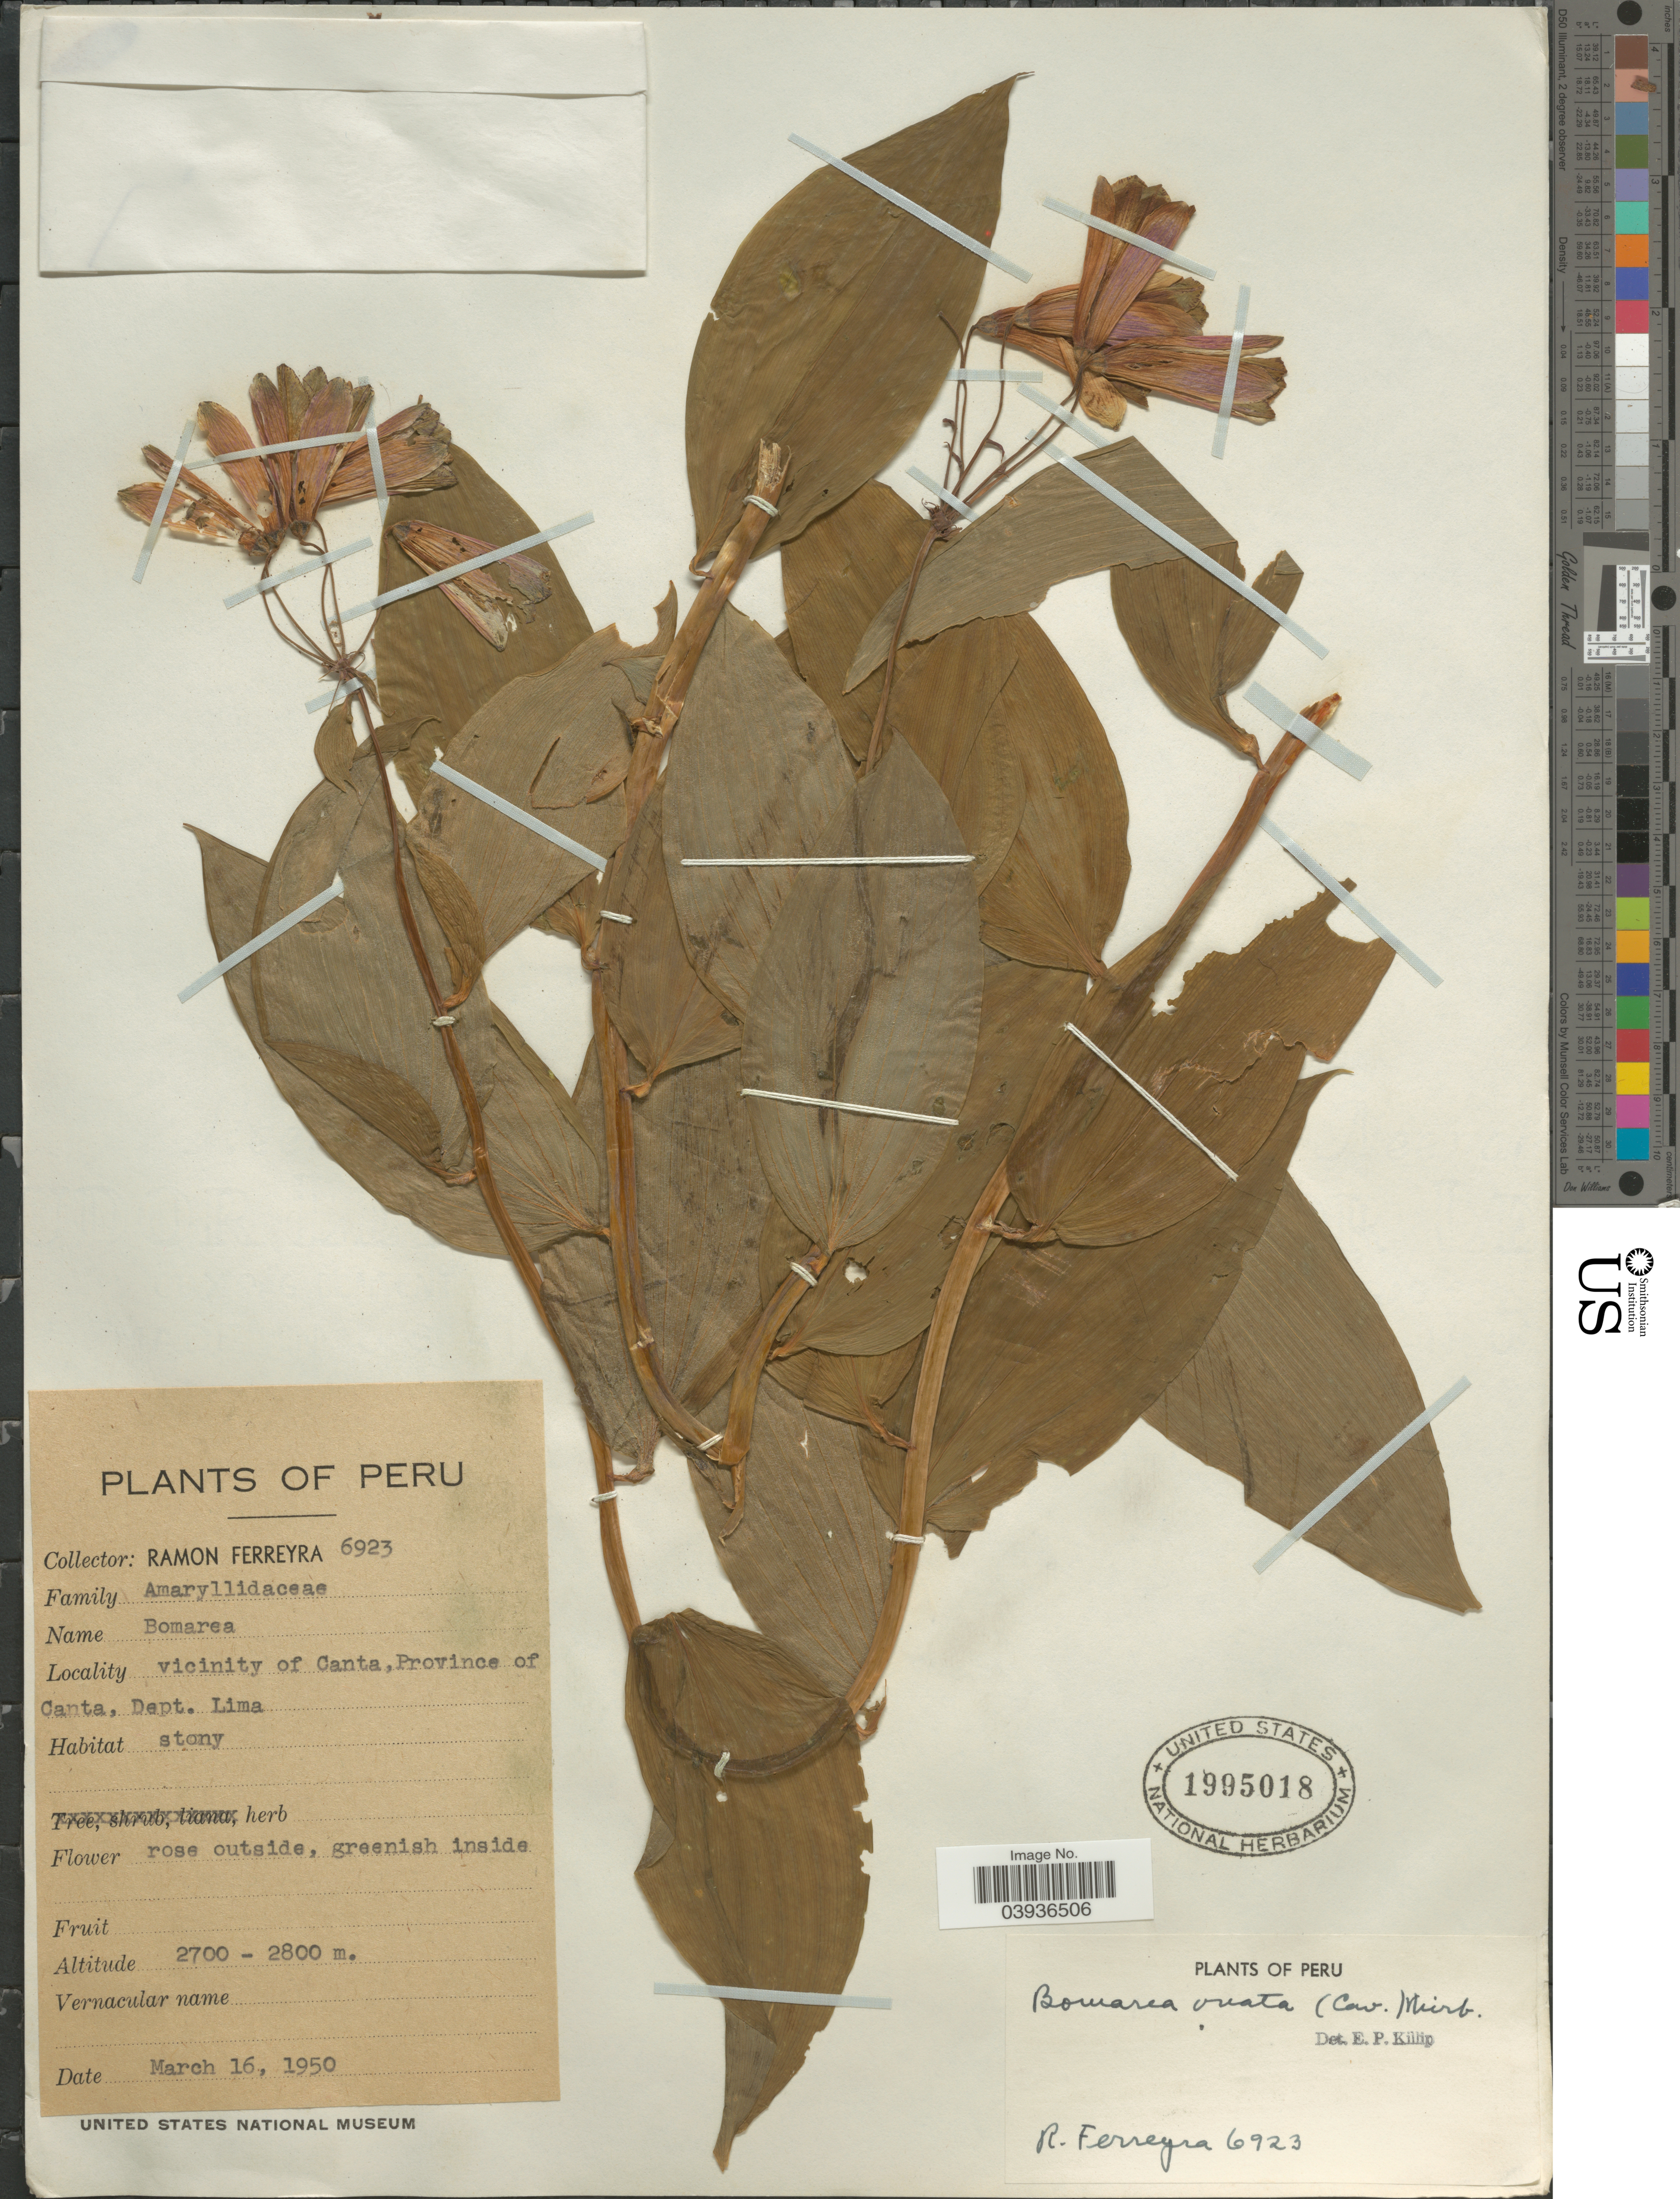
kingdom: Plantae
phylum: Tracheophyta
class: Liliopsida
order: Liliales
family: Alstroemeriaceae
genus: Bomarea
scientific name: Bomarea ovata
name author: (Cav.) Mirb.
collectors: R. A. Ferreyra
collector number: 6923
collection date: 1950-03-16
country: Peru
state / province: Lima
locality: Vicinity of Canta, Province of Canta, Dept. Lima.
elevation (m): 2700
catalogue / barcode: US 1995018